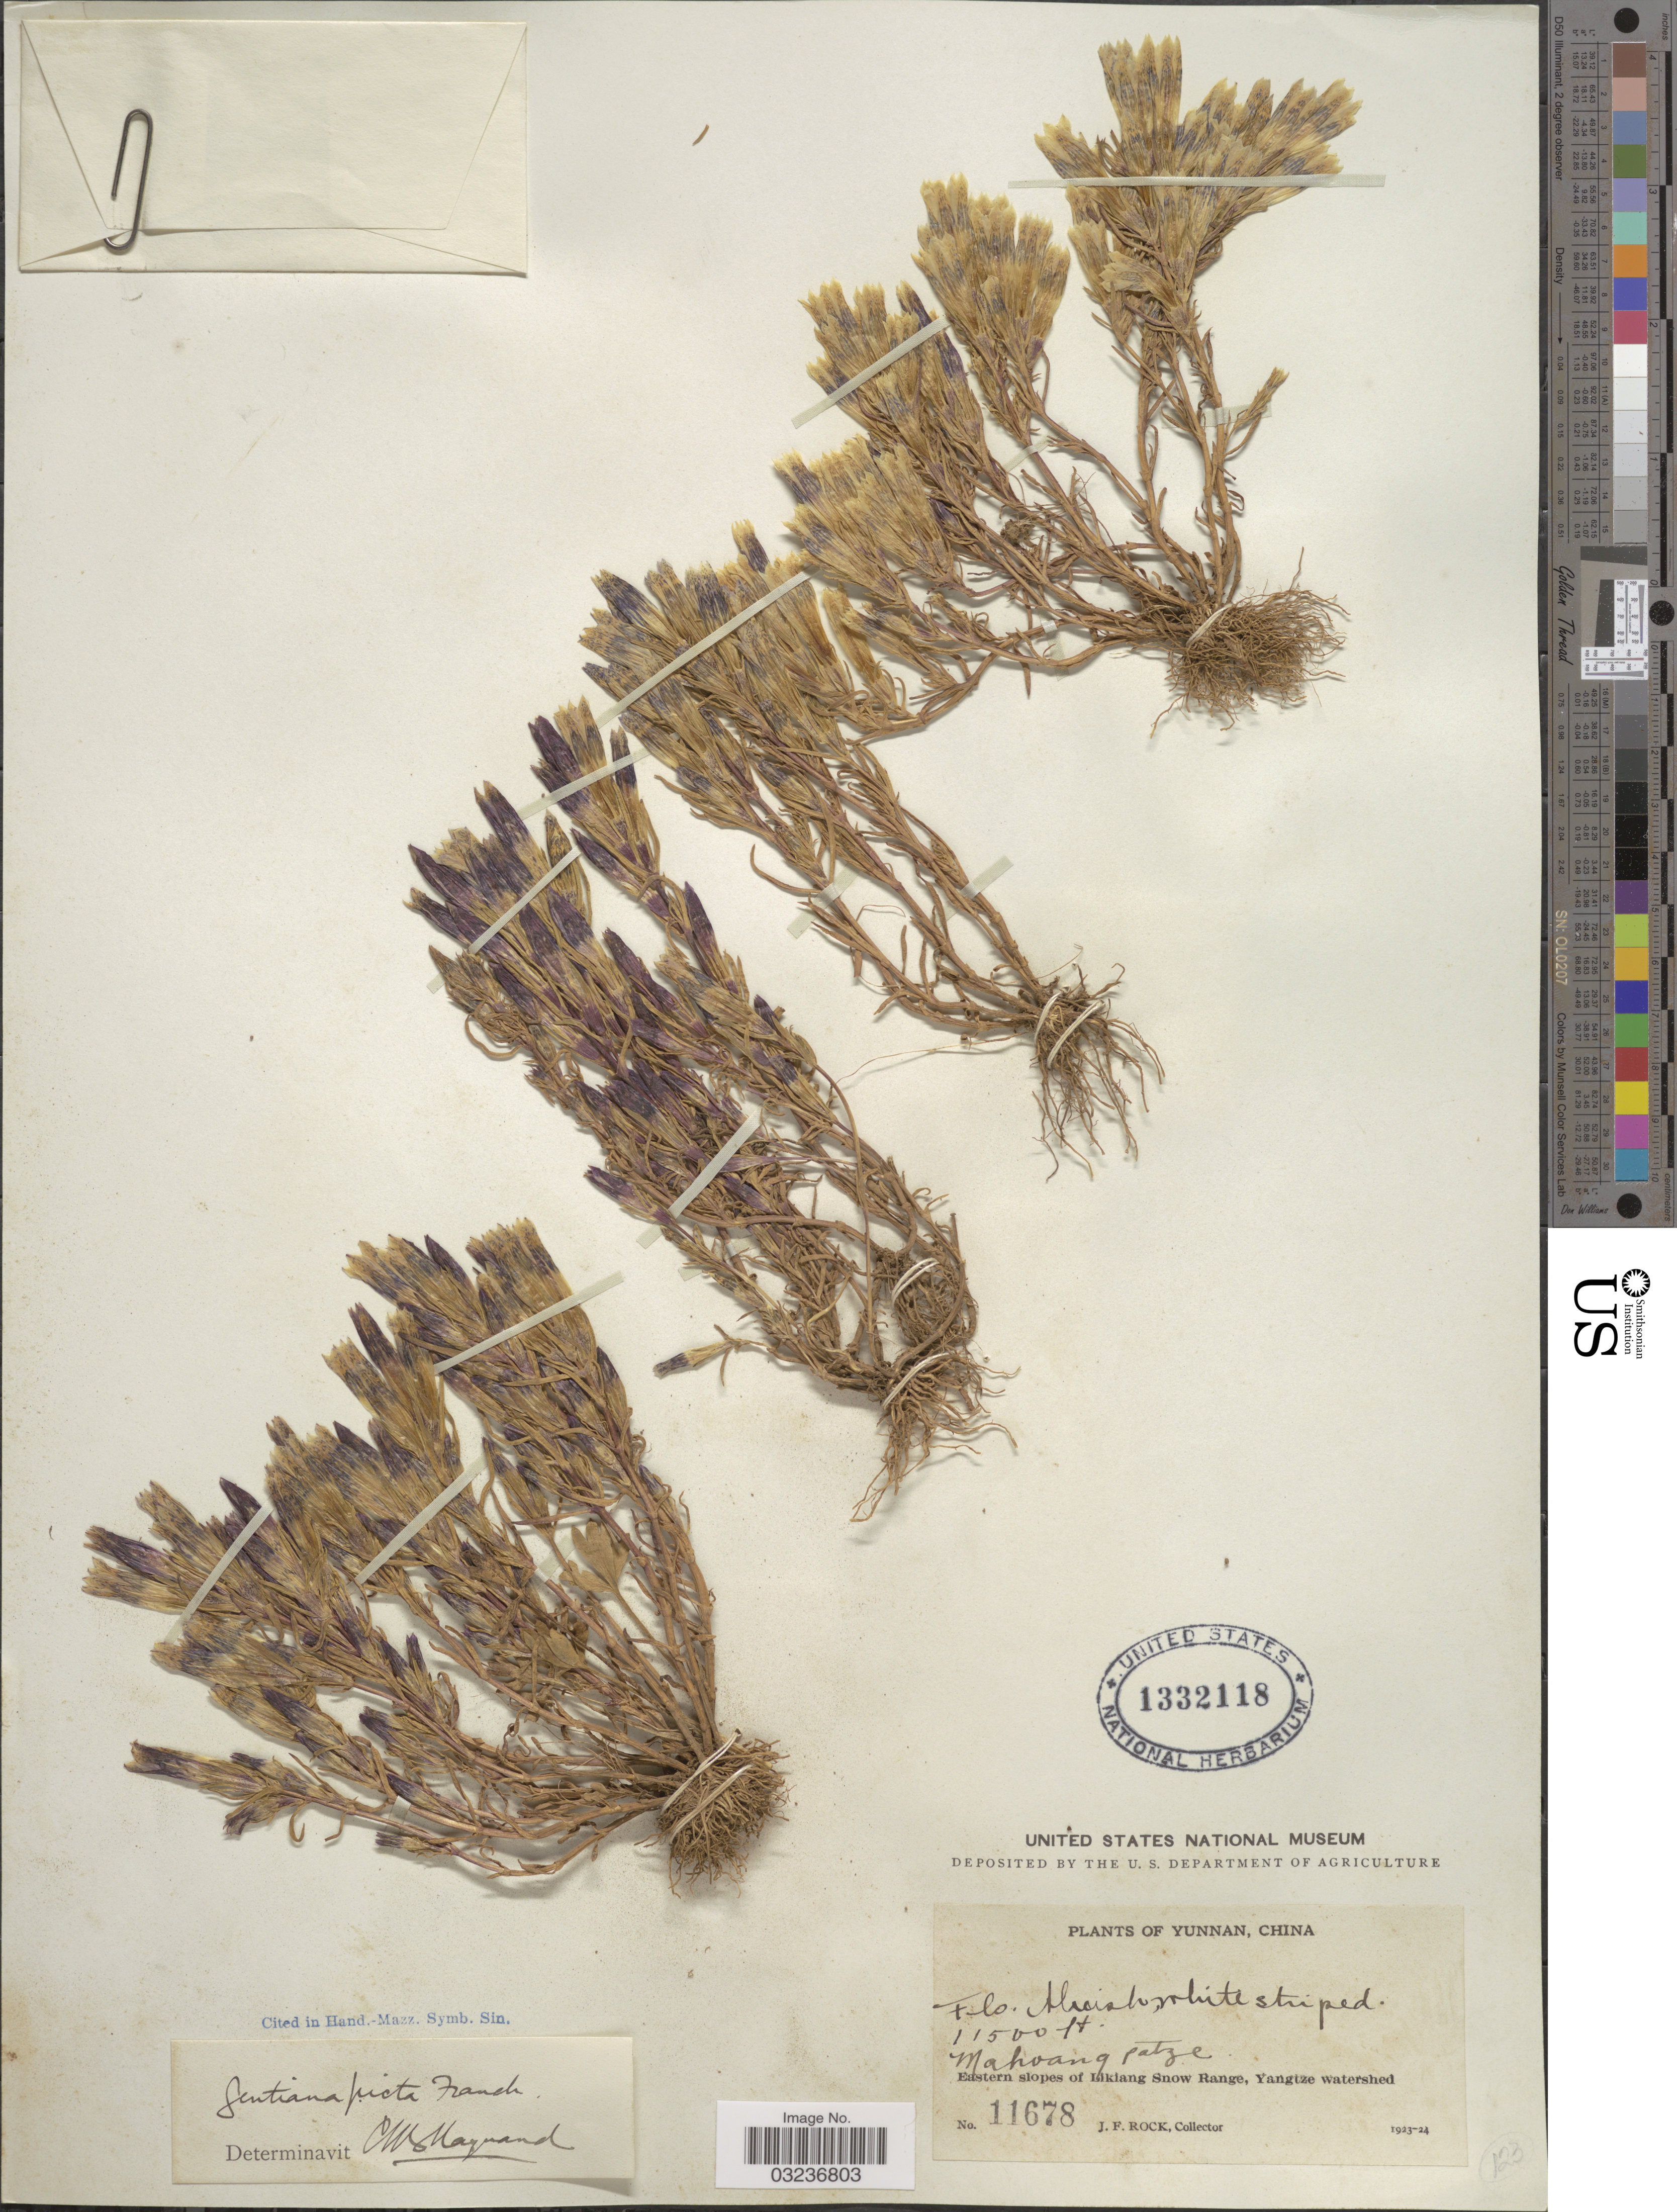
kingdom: Plantae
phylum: Tracheophyta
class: Magnoliopsida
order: Gentianales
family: Gentianaceae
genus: Gentiana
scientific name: Gentiana picta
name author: Franch. ex Hemsl.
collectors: J. Rock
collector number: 11678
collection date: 1923/1924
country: China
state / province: Yunnan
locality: Mahoang Patze, Eastern slopes of Likiang Snow Range, Yangtze watershed.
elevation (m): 3505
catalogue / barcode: US 1332118